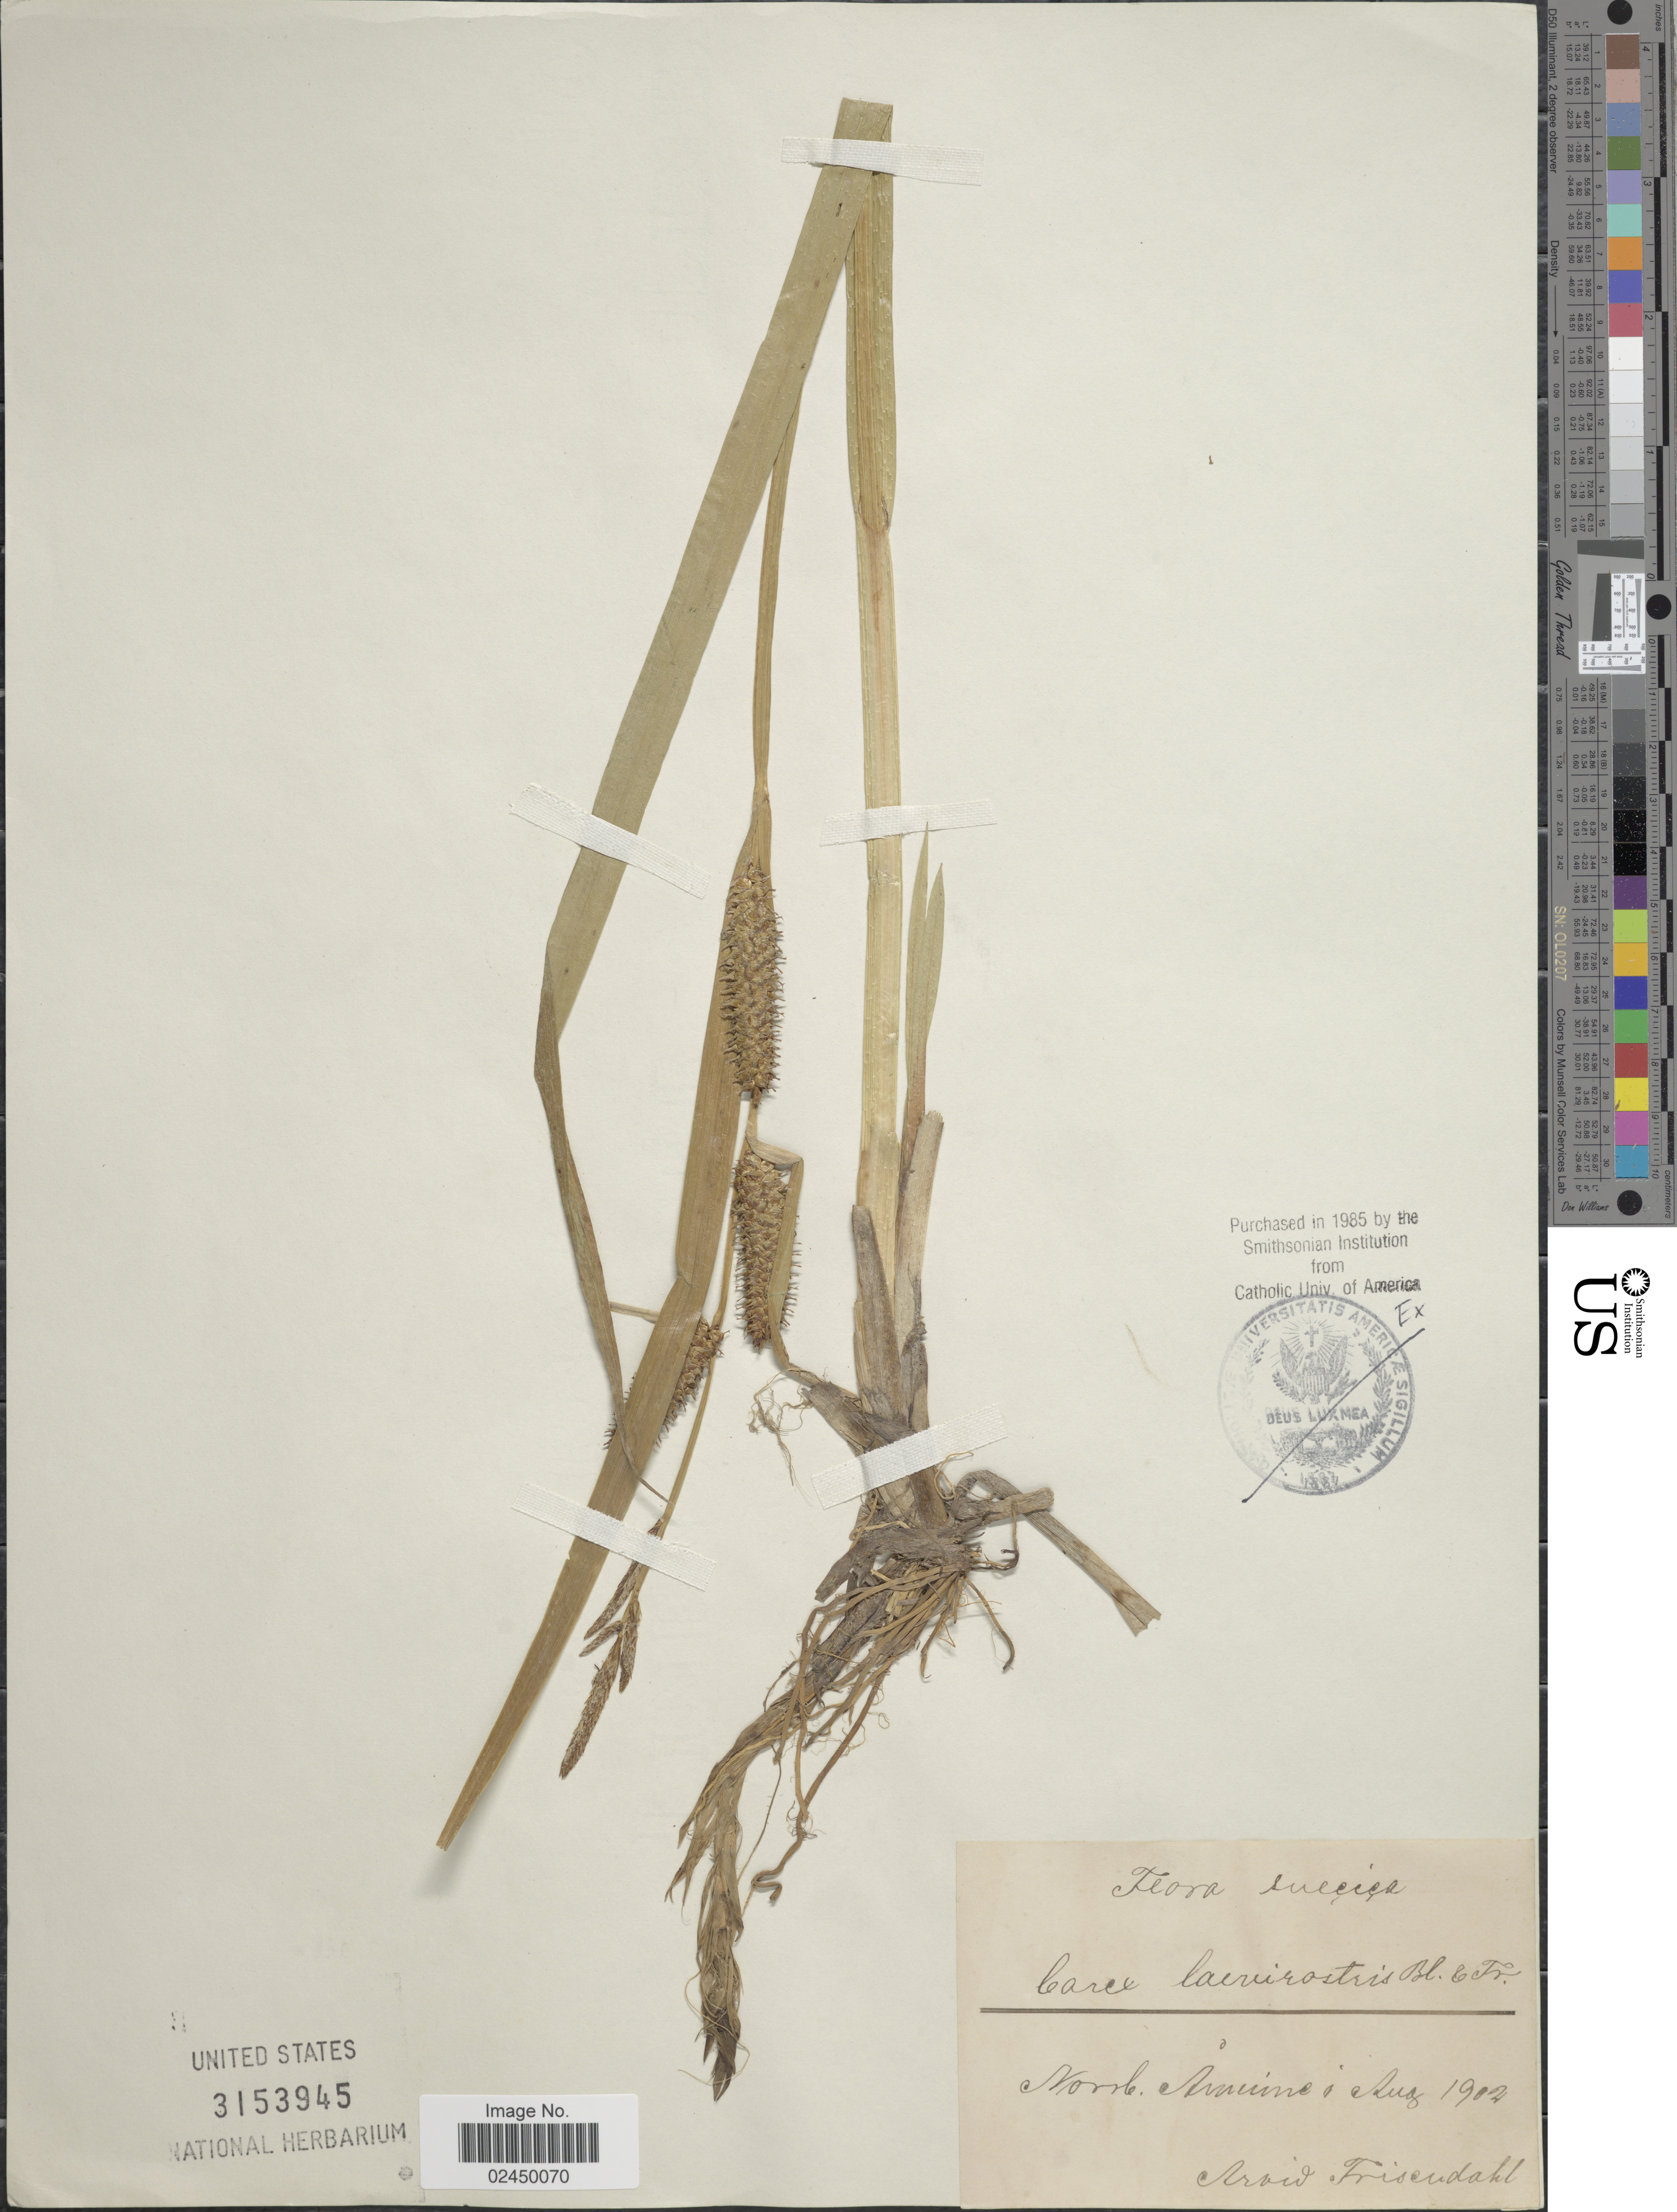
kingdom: Plantae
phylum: Tracheophyta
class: Liliopsida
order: Poales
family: Cyperaceae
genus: Carex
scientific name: Carex utriculata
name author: Boott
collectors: A. Frisendahl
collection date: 1902-08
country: Sweden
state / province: Norrbotten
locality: Suecica, Norrb, Aminne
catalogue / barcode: US 3153945